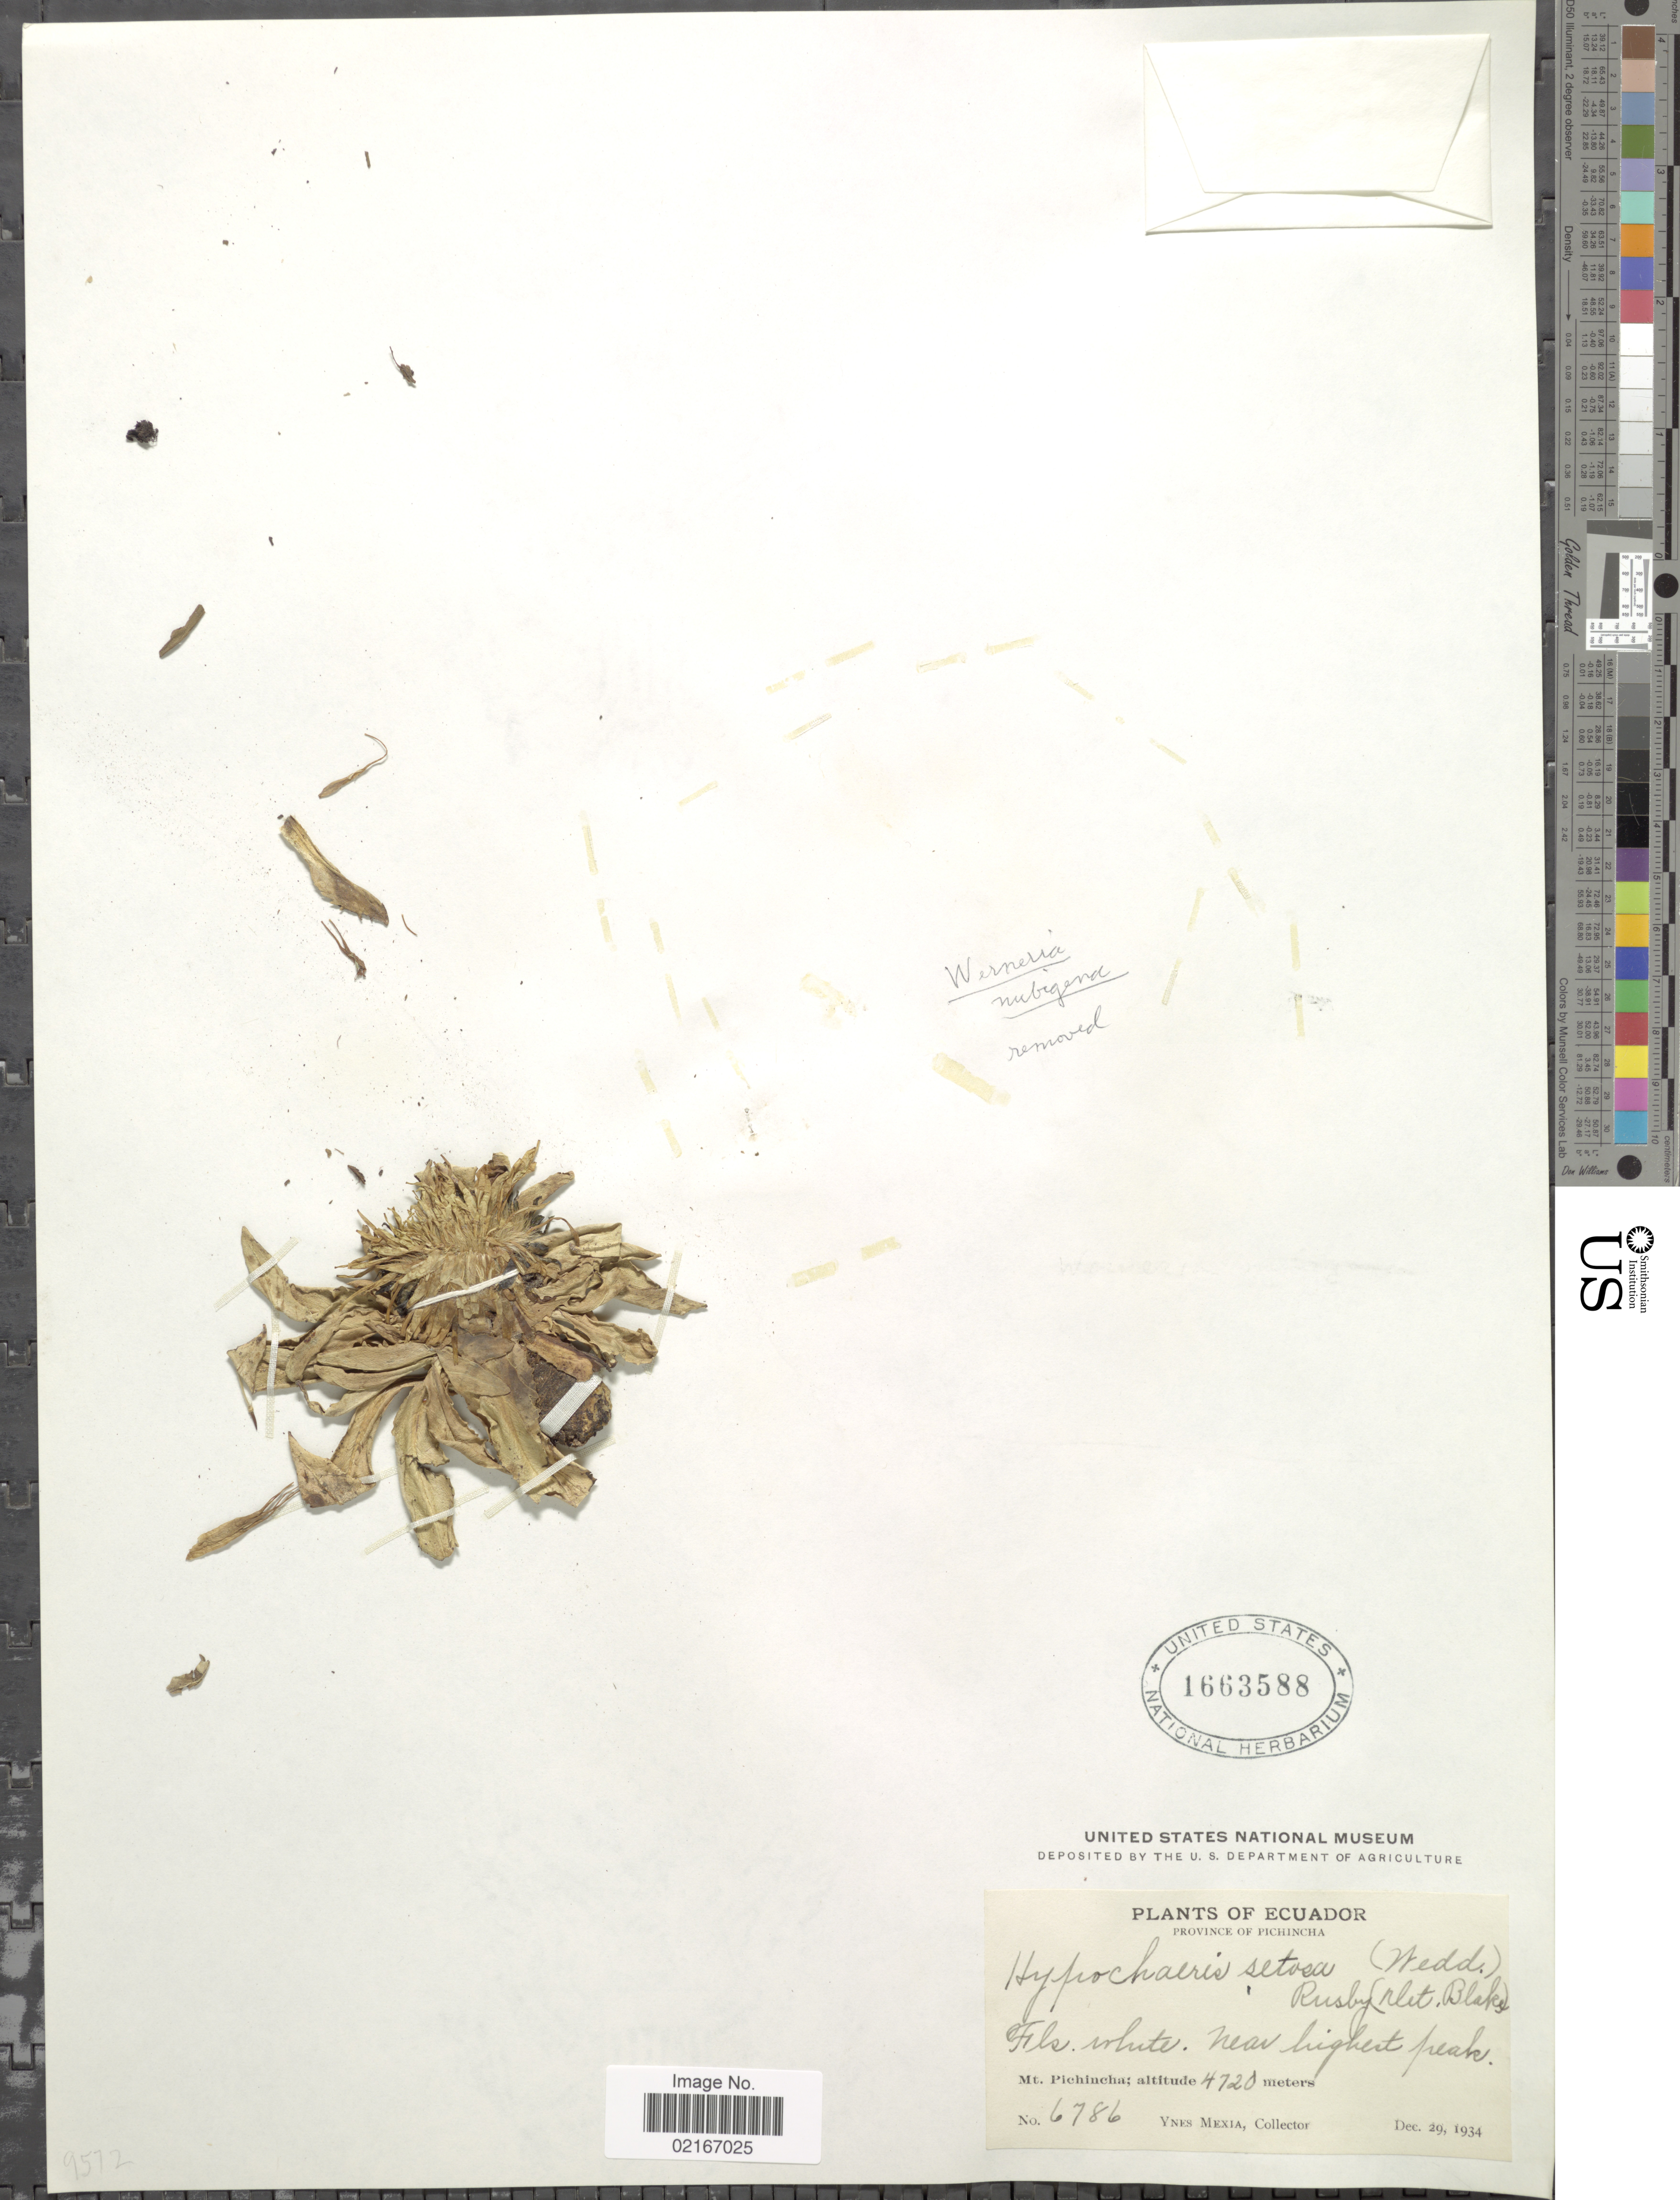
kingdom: Plantae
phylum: Tracheophyta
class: Magnoliopsida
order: Asterales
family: Asteraceae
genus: Hypochaeris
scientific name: Hypochaeris sp.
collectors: Y. Mexia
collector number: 6786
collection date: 1934-12-29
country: Ecuador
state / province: Pichincha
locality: Mt. Pichincha, near highest peak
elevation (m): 4720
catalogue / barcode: US 1663588